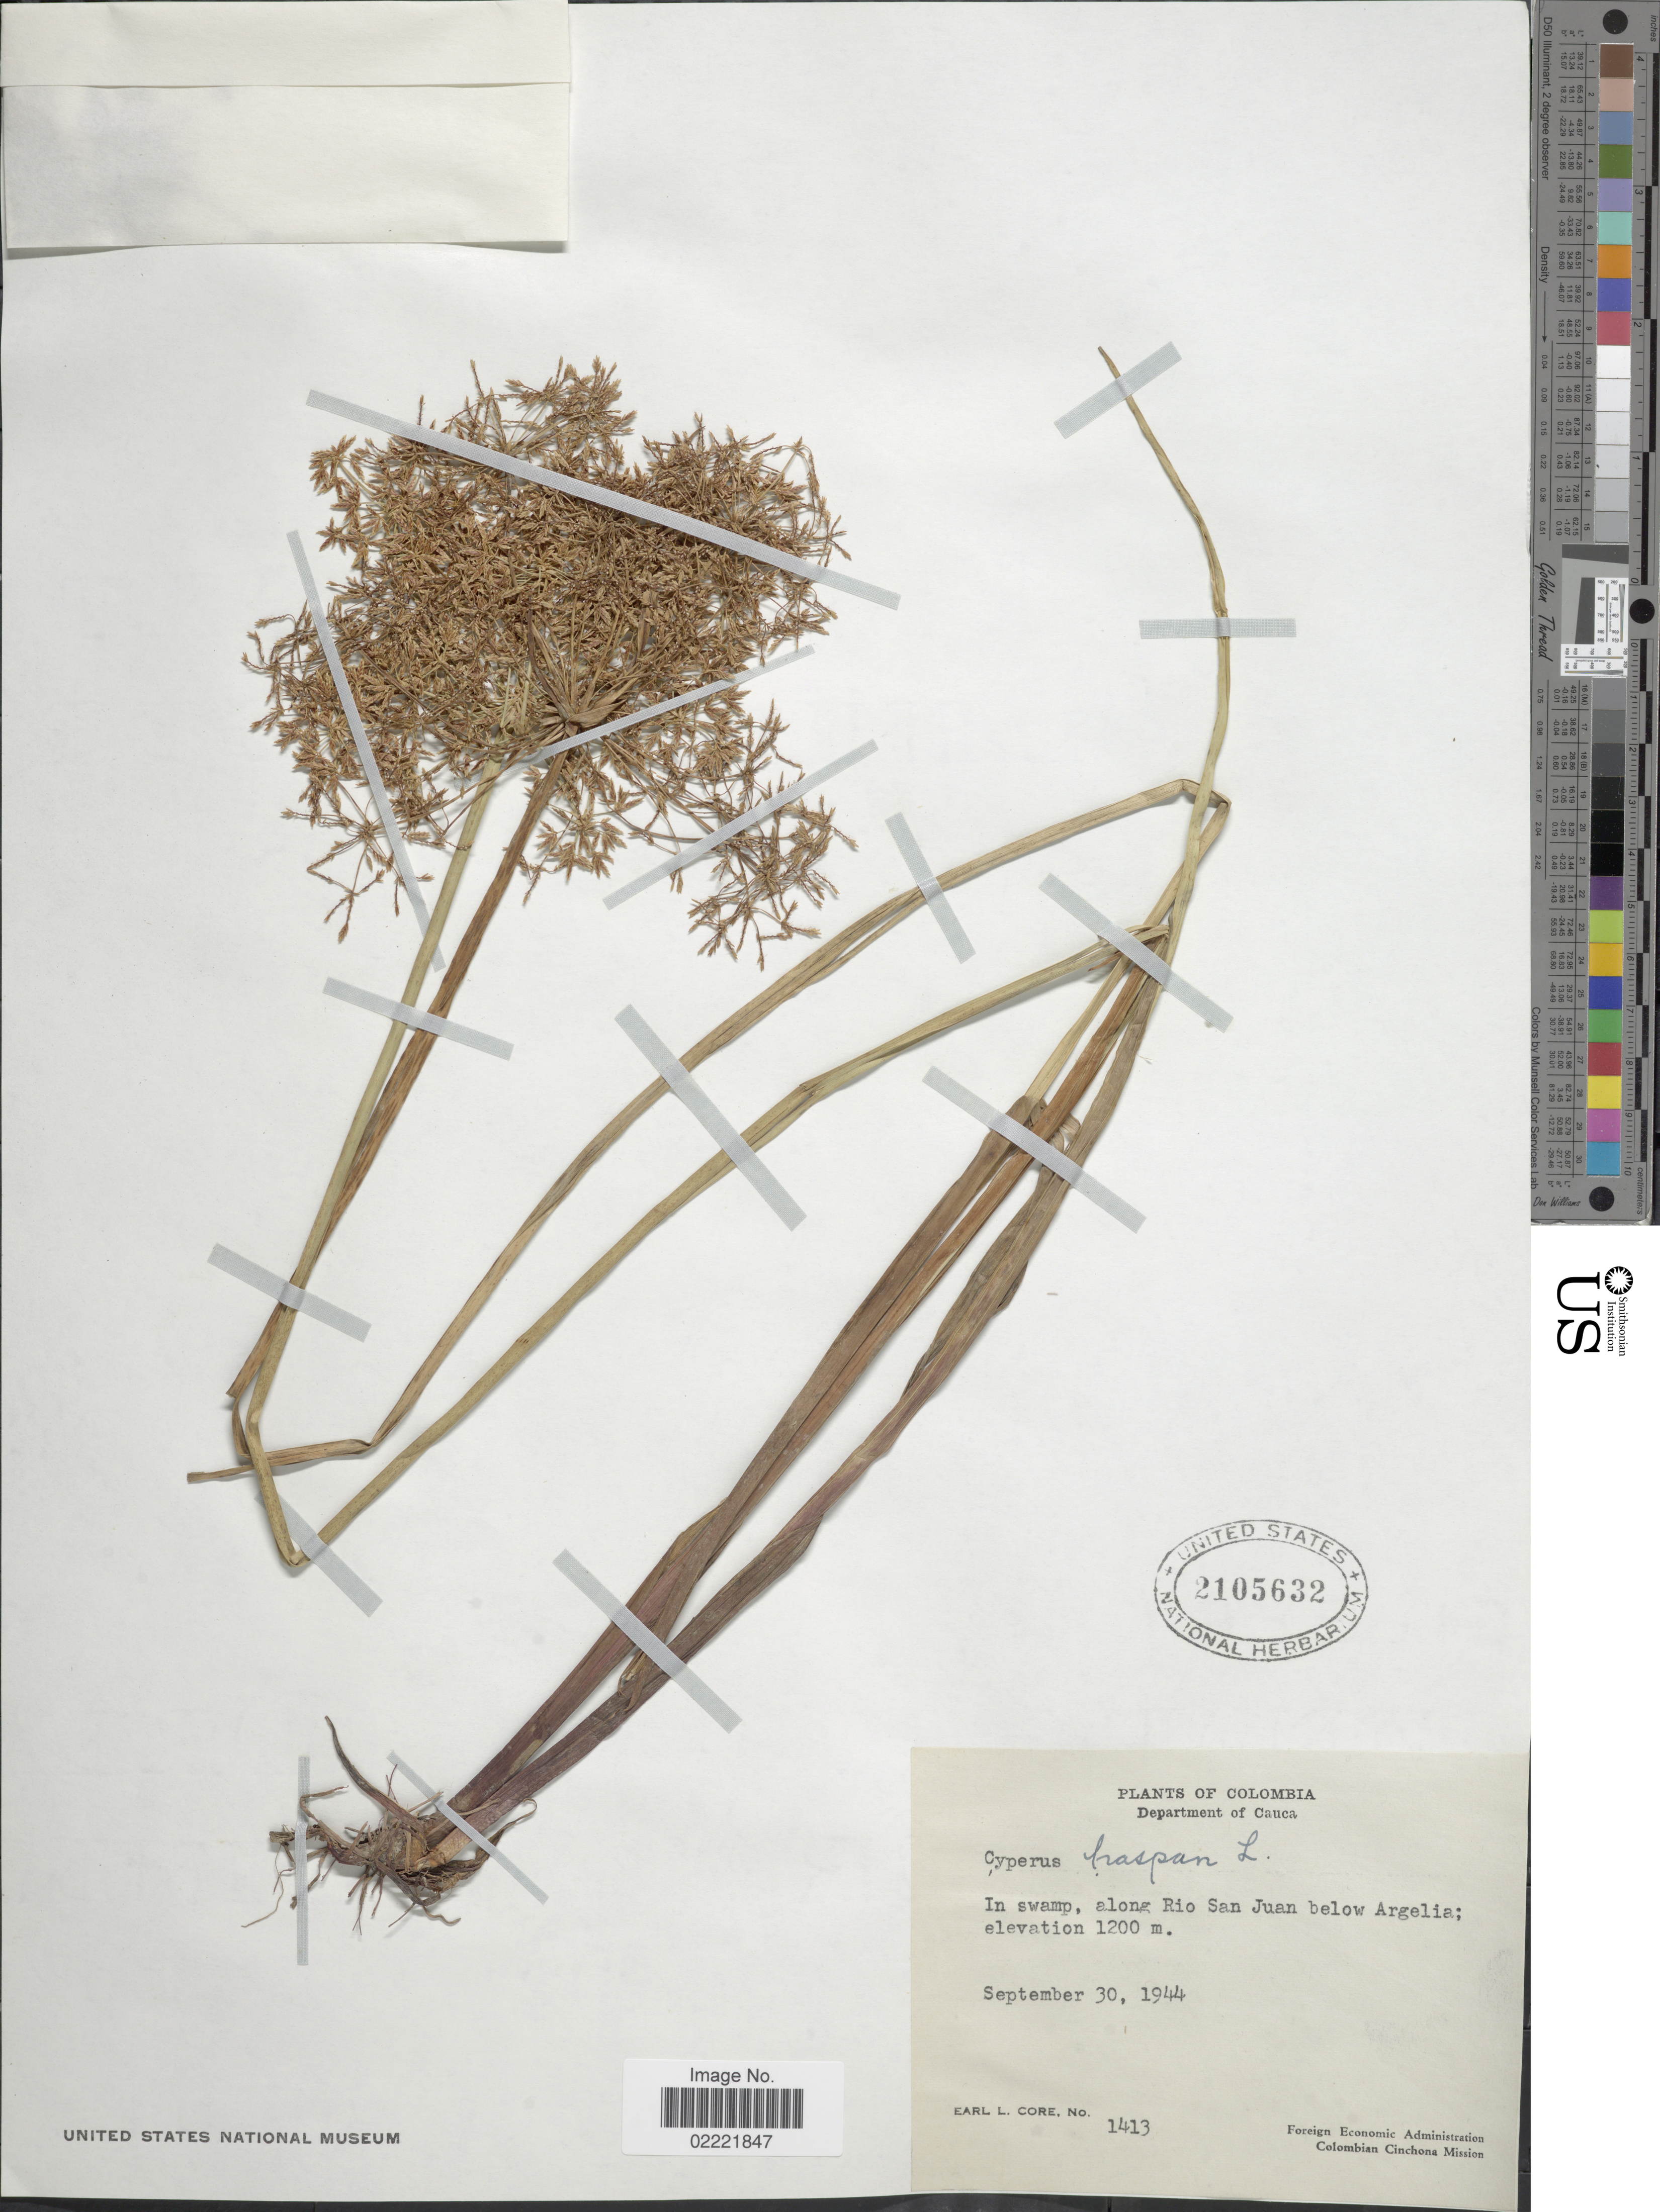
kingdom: Plantae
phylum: Tracheophyta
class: Liliopsida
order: Poales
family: Cyperaceae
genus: Cyperus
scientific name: Cyperus haspan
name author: L.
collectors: E. L. Core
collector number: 1413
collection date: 1944-09-30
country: Colombia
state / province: Cauca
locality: In swamp, along Rio San Juan below Argelia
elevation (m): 1200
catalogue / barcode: US 2105632